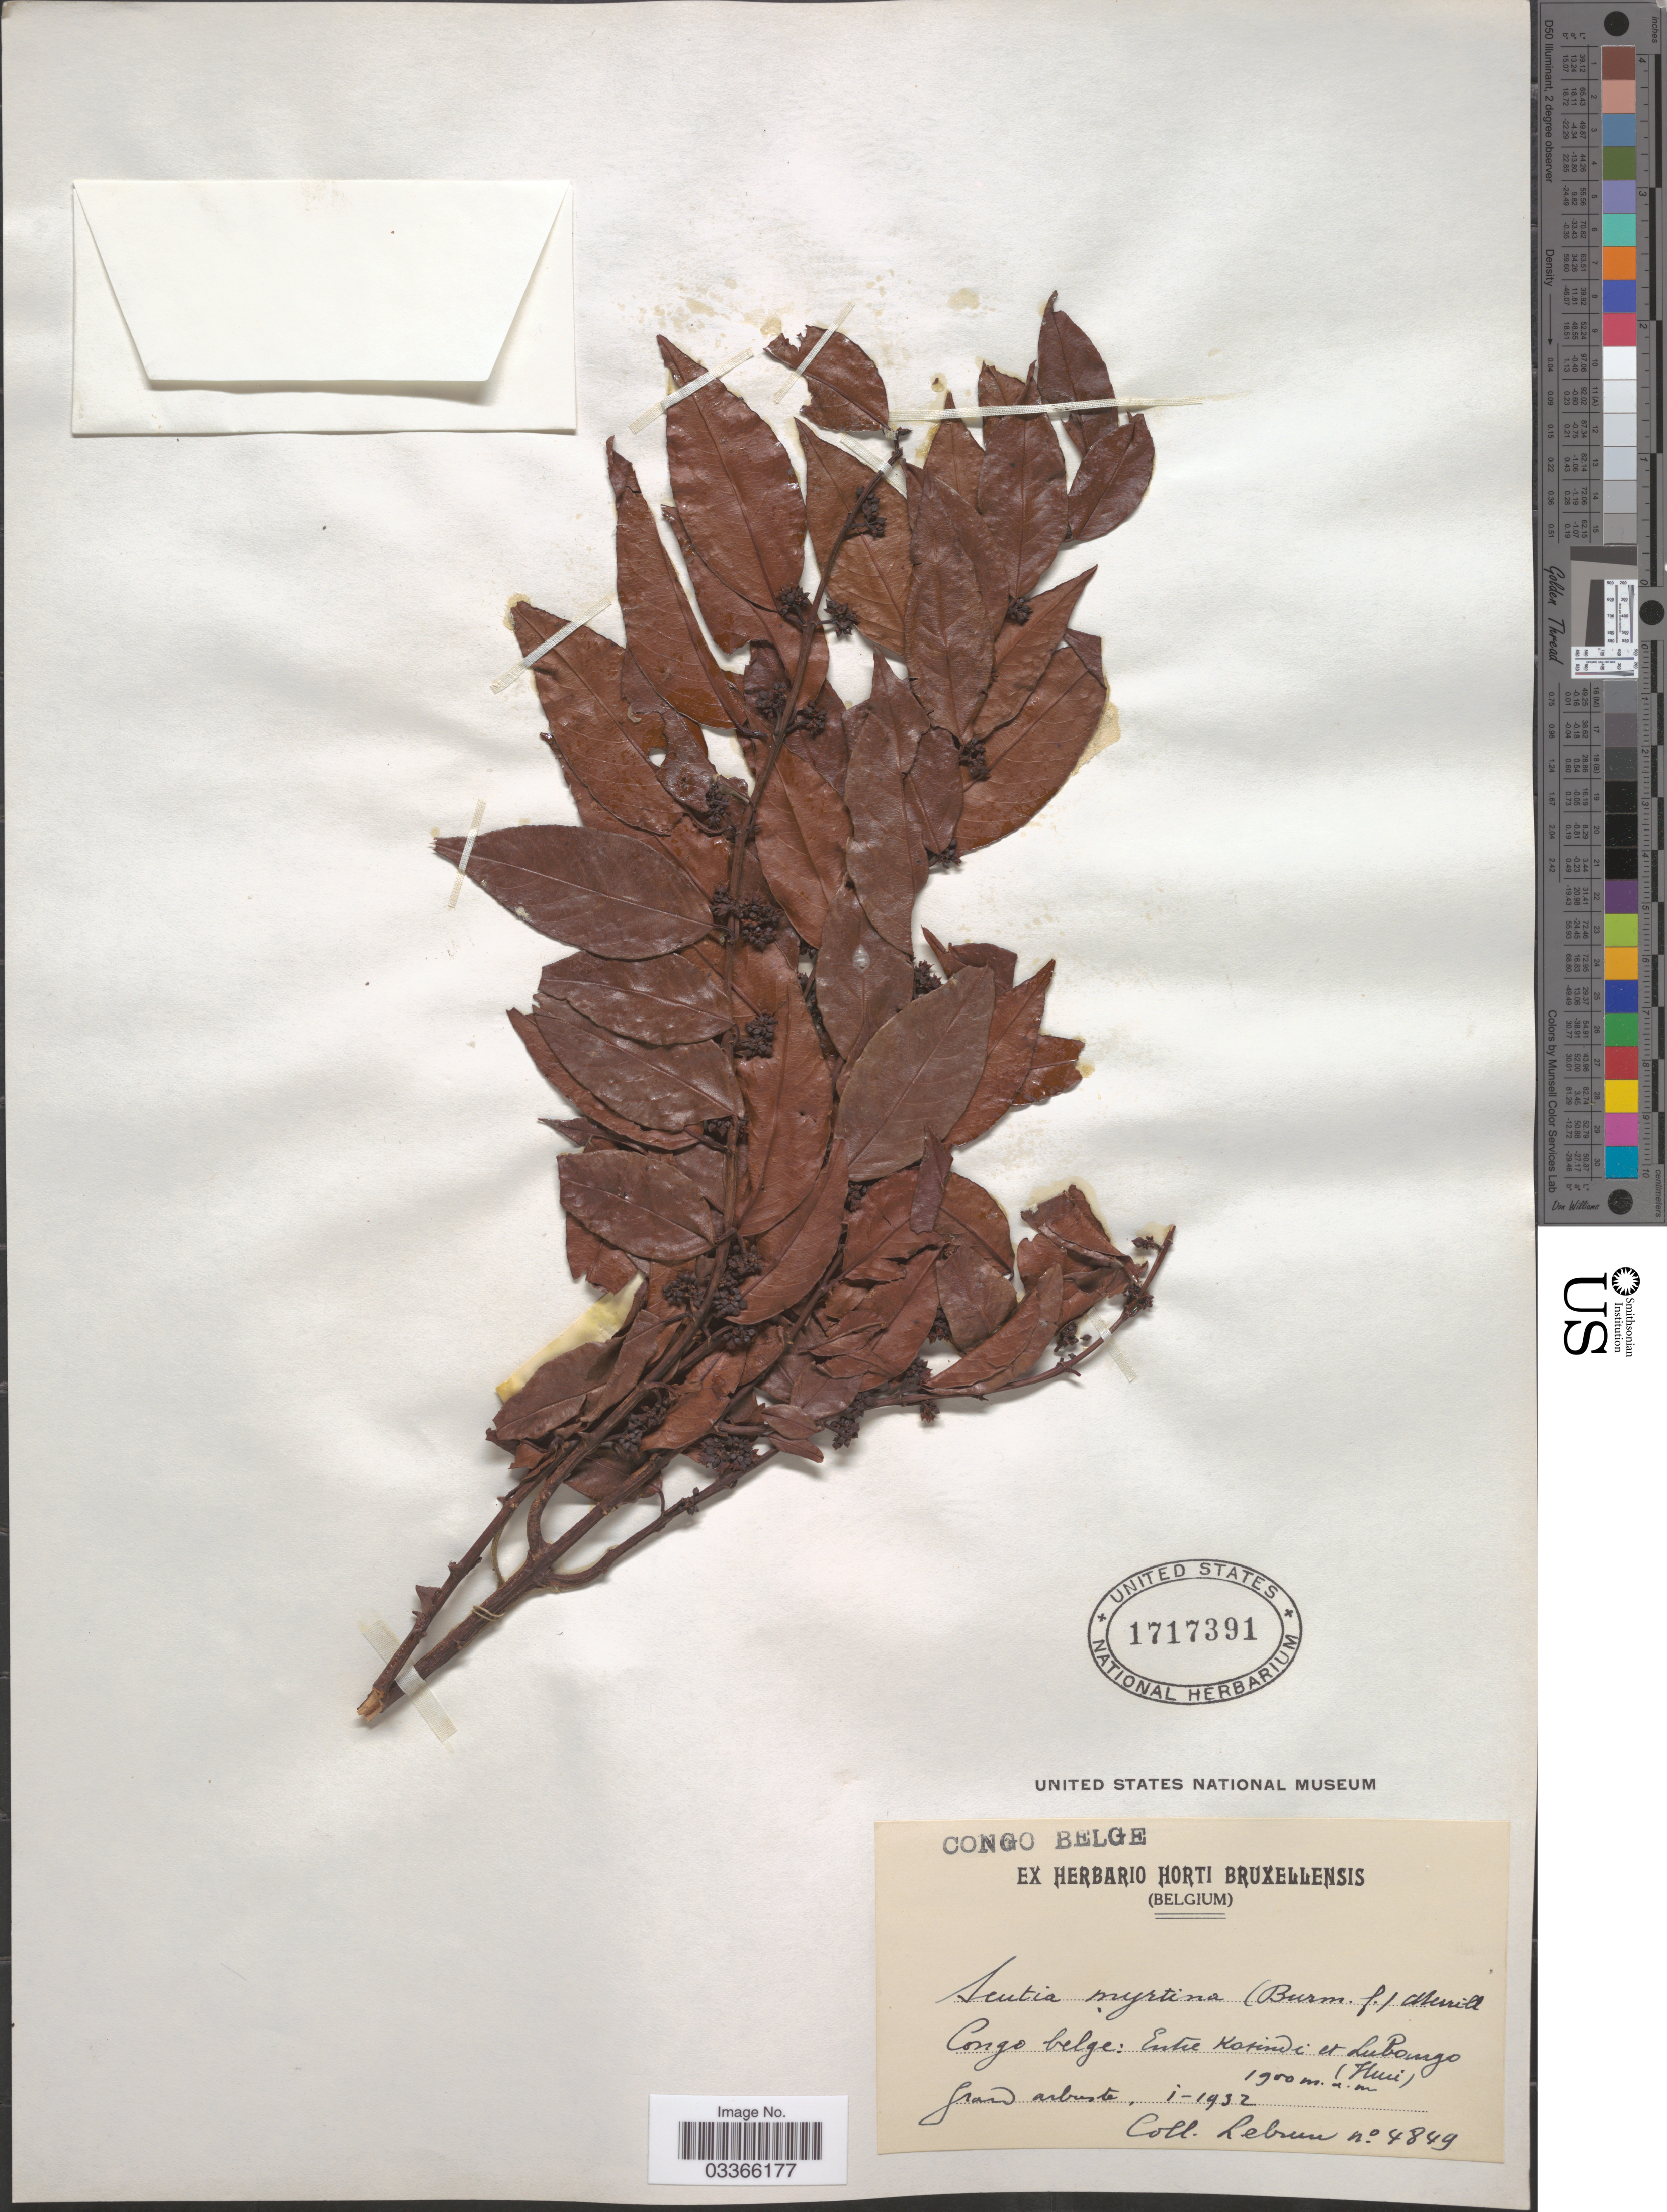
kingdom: Plantae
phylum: Tracheophyta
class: Magnoliopsida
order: Rosales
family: Rhamnaceae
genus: Scutia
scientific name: Scutia myrtina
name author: (Burm. f.) Kurz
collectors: J.A. Lebrun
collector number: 4849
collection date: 1932-01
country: Congo, Democratic Republic of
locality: Congo Belge: Entre Kasindi et Lubango (Ituri).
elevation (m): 1950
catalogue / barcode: US 1717391